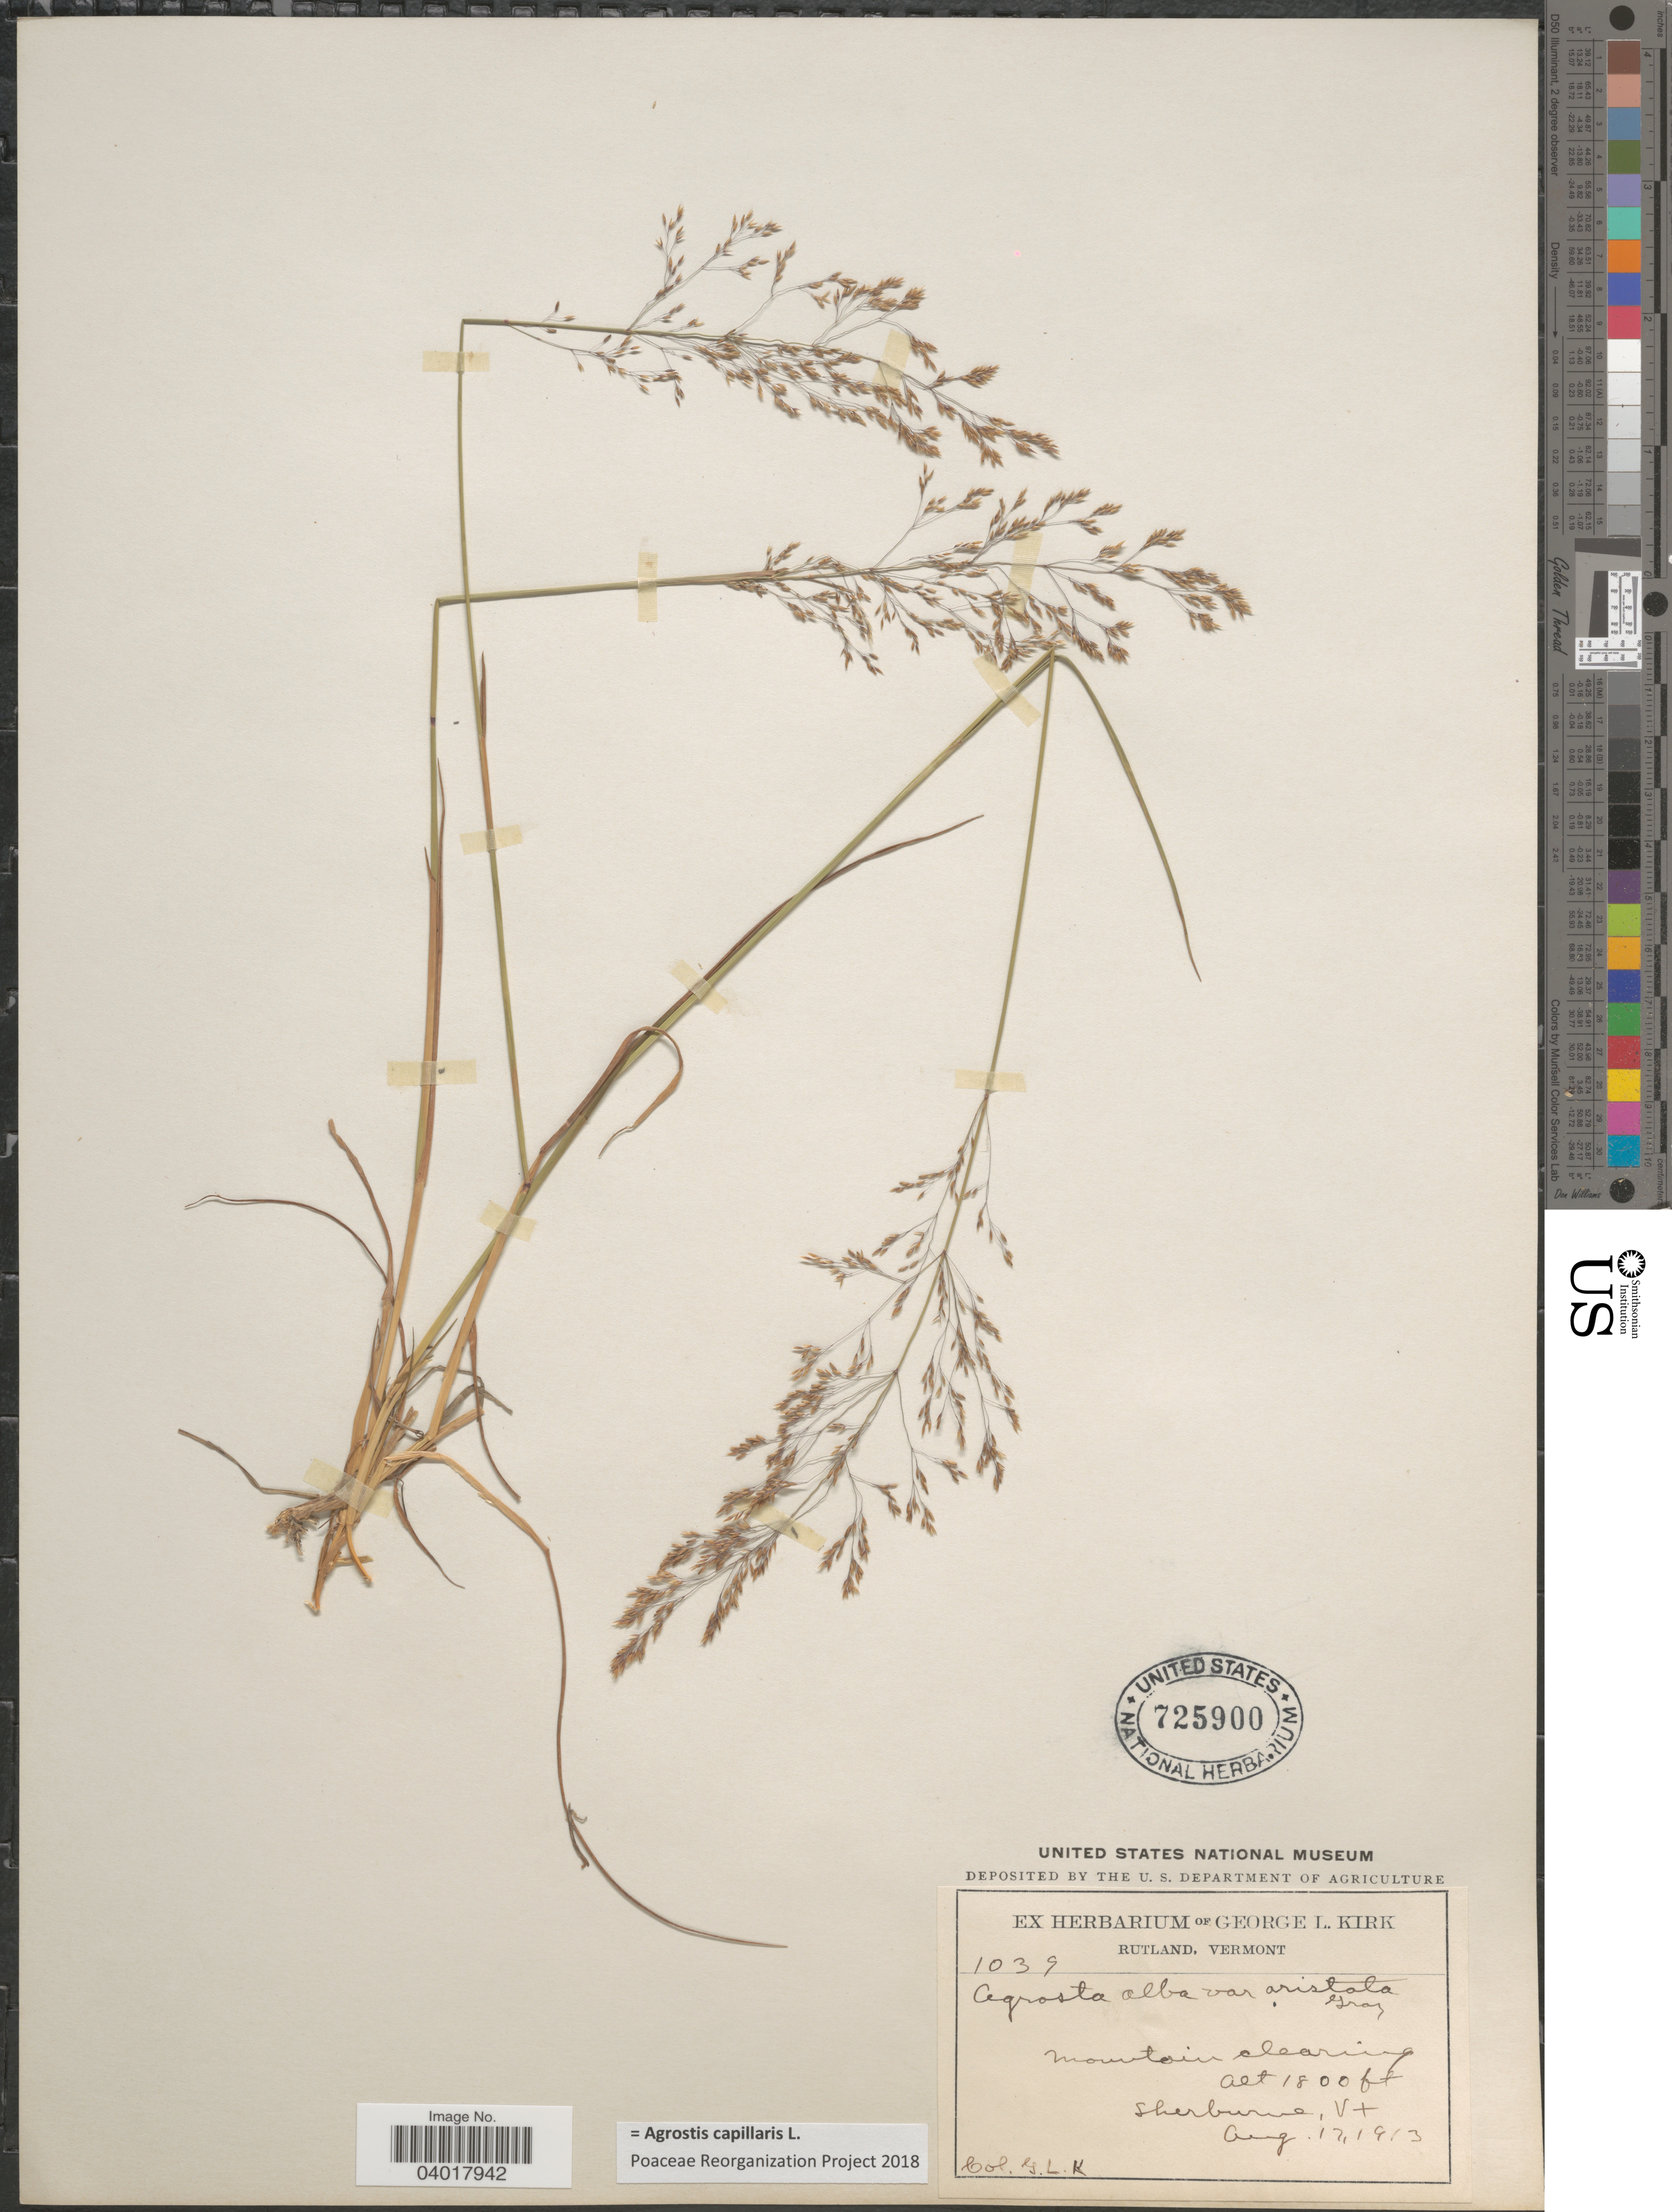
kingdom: Plantae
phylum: Tracheophyta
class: Liliopsida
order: Poales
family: Poaceae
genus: Agrostis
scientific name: Agrostis capillaris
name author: L.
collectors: G. Kirk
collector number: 1039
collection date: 1913-08-17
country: United States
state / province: Vermont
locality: Sherburne.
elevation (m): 549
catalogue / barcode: US 725900